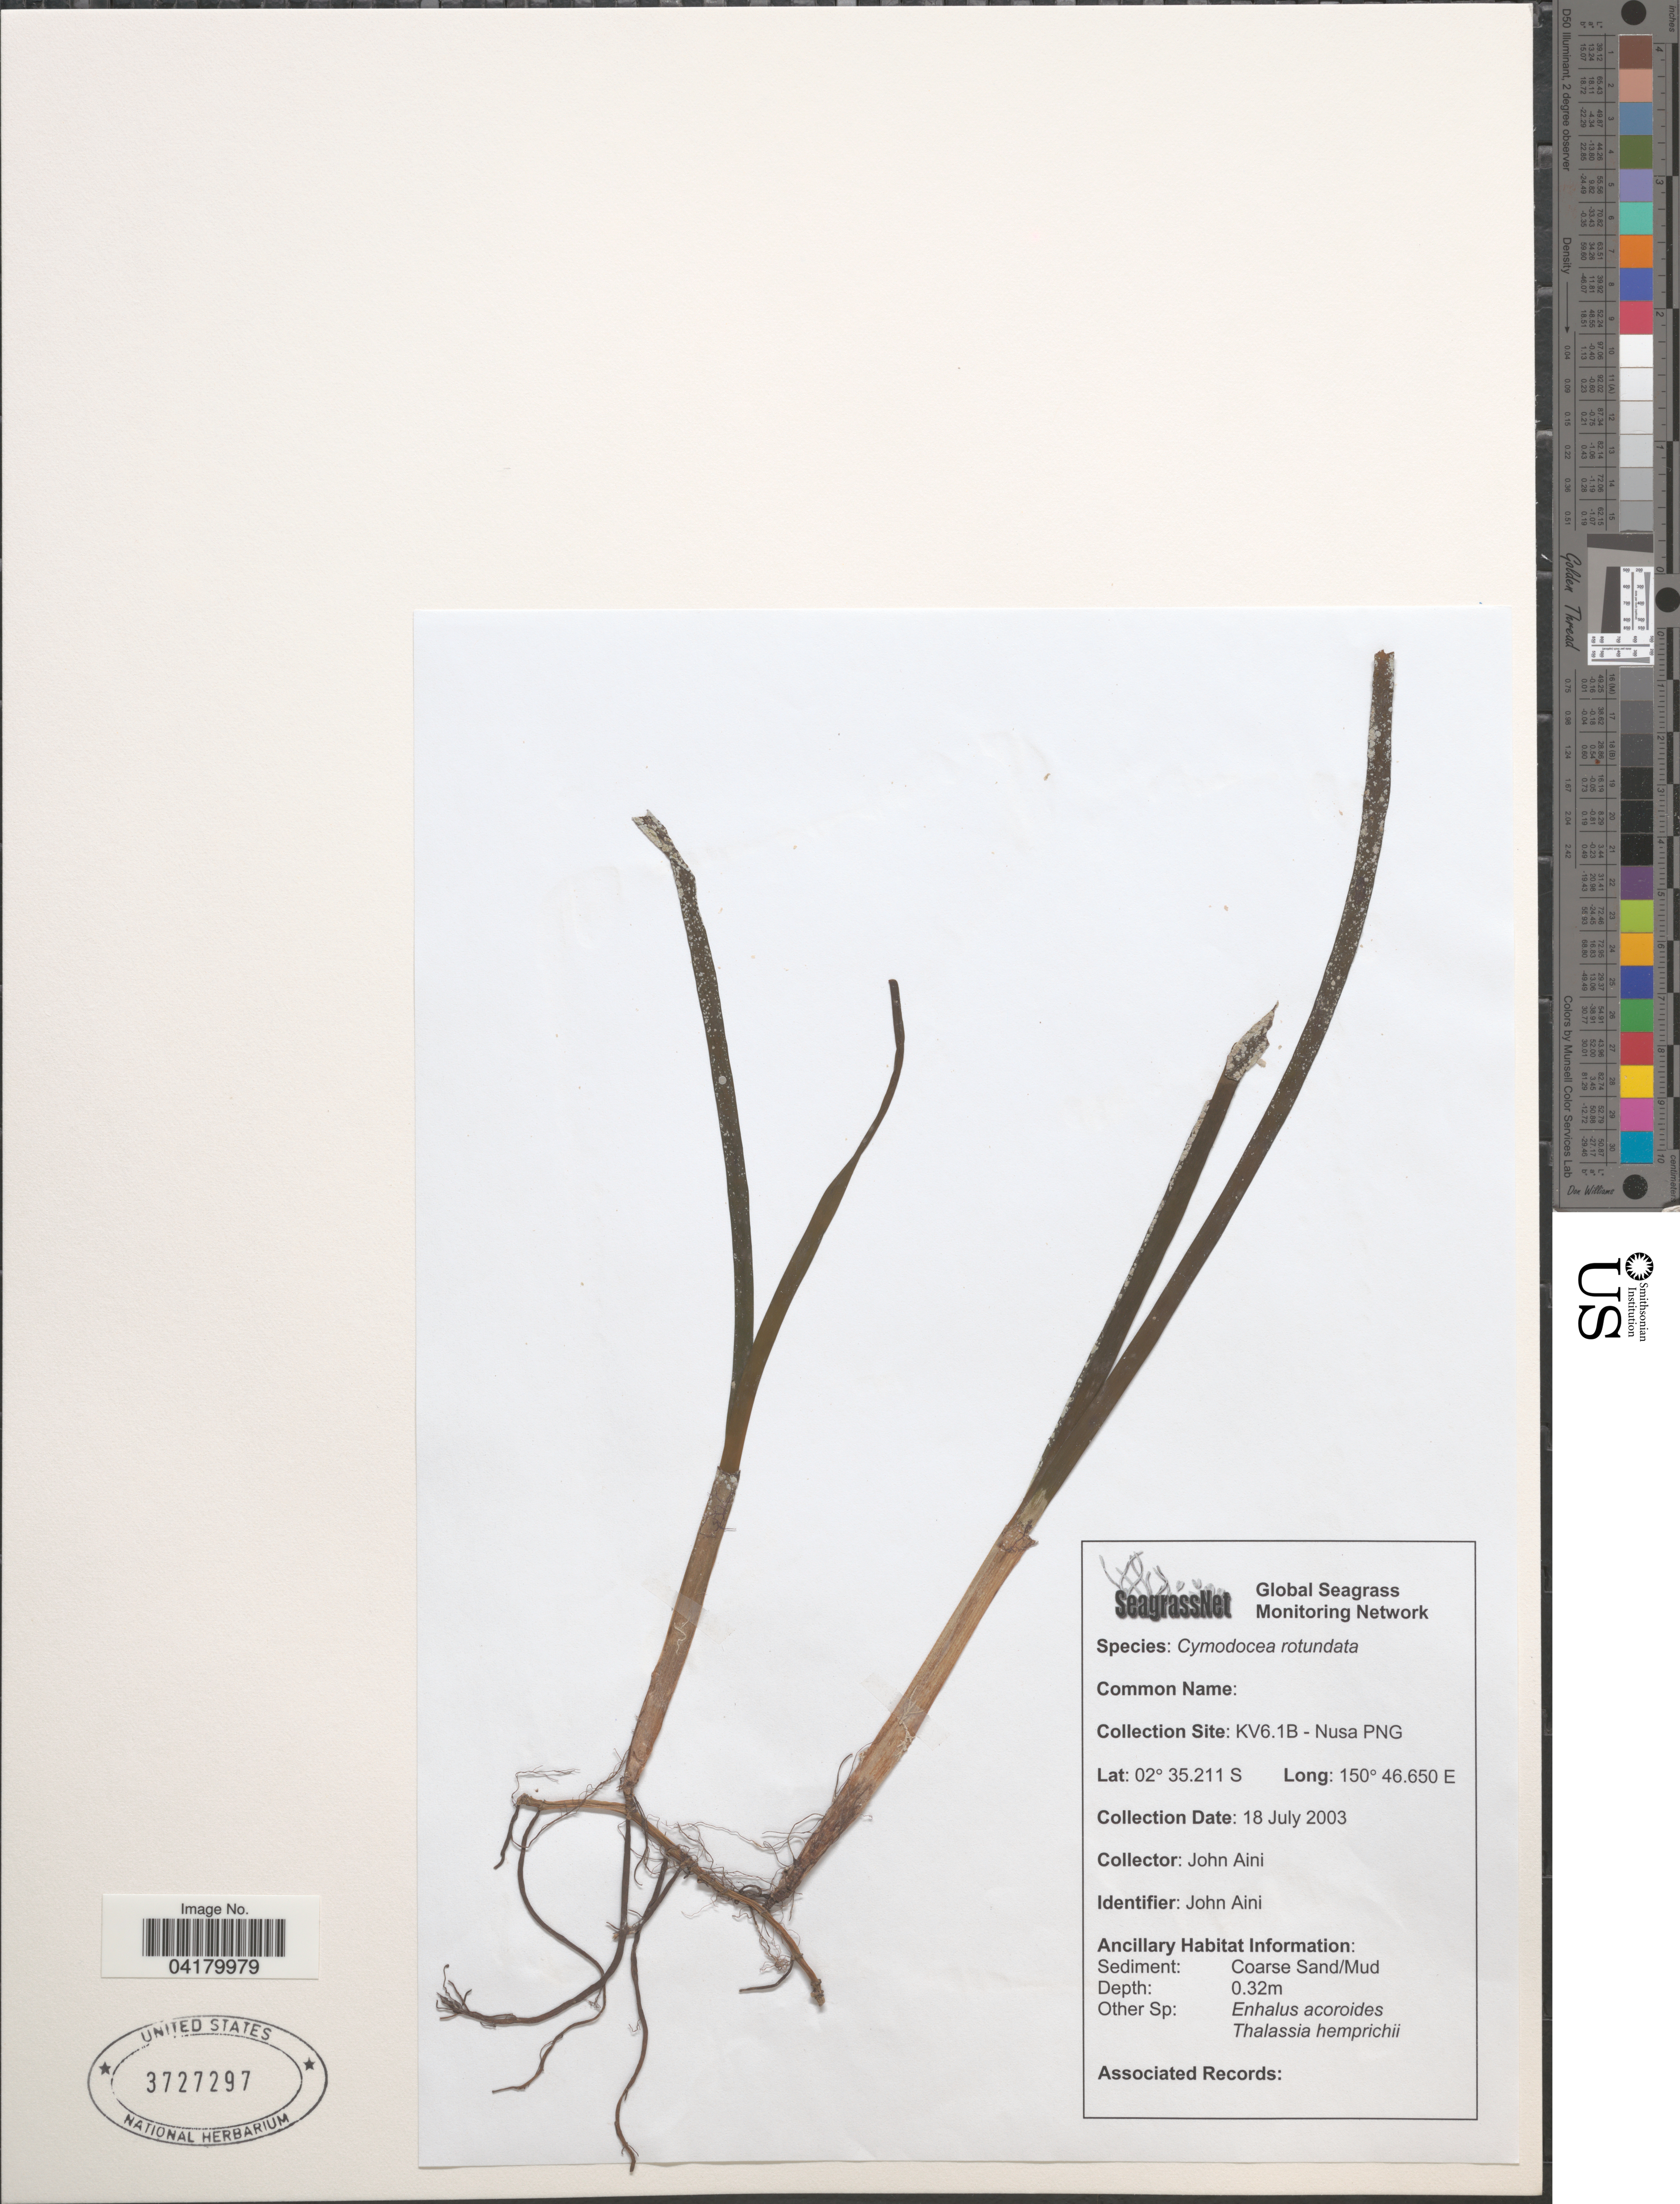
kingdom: Plantae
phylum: Tracheophyta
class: Liliopsida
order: Alismatales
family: Cymodoceaceae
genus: Cymodocea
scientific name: Cymodocea rotundata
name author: Asch. & Schweinf.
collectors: J. Aini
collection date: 2003-07-18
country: Papua New Guinea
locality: Collection Site: KV6.1B - Nusa PNG.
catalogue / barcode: US 3727297